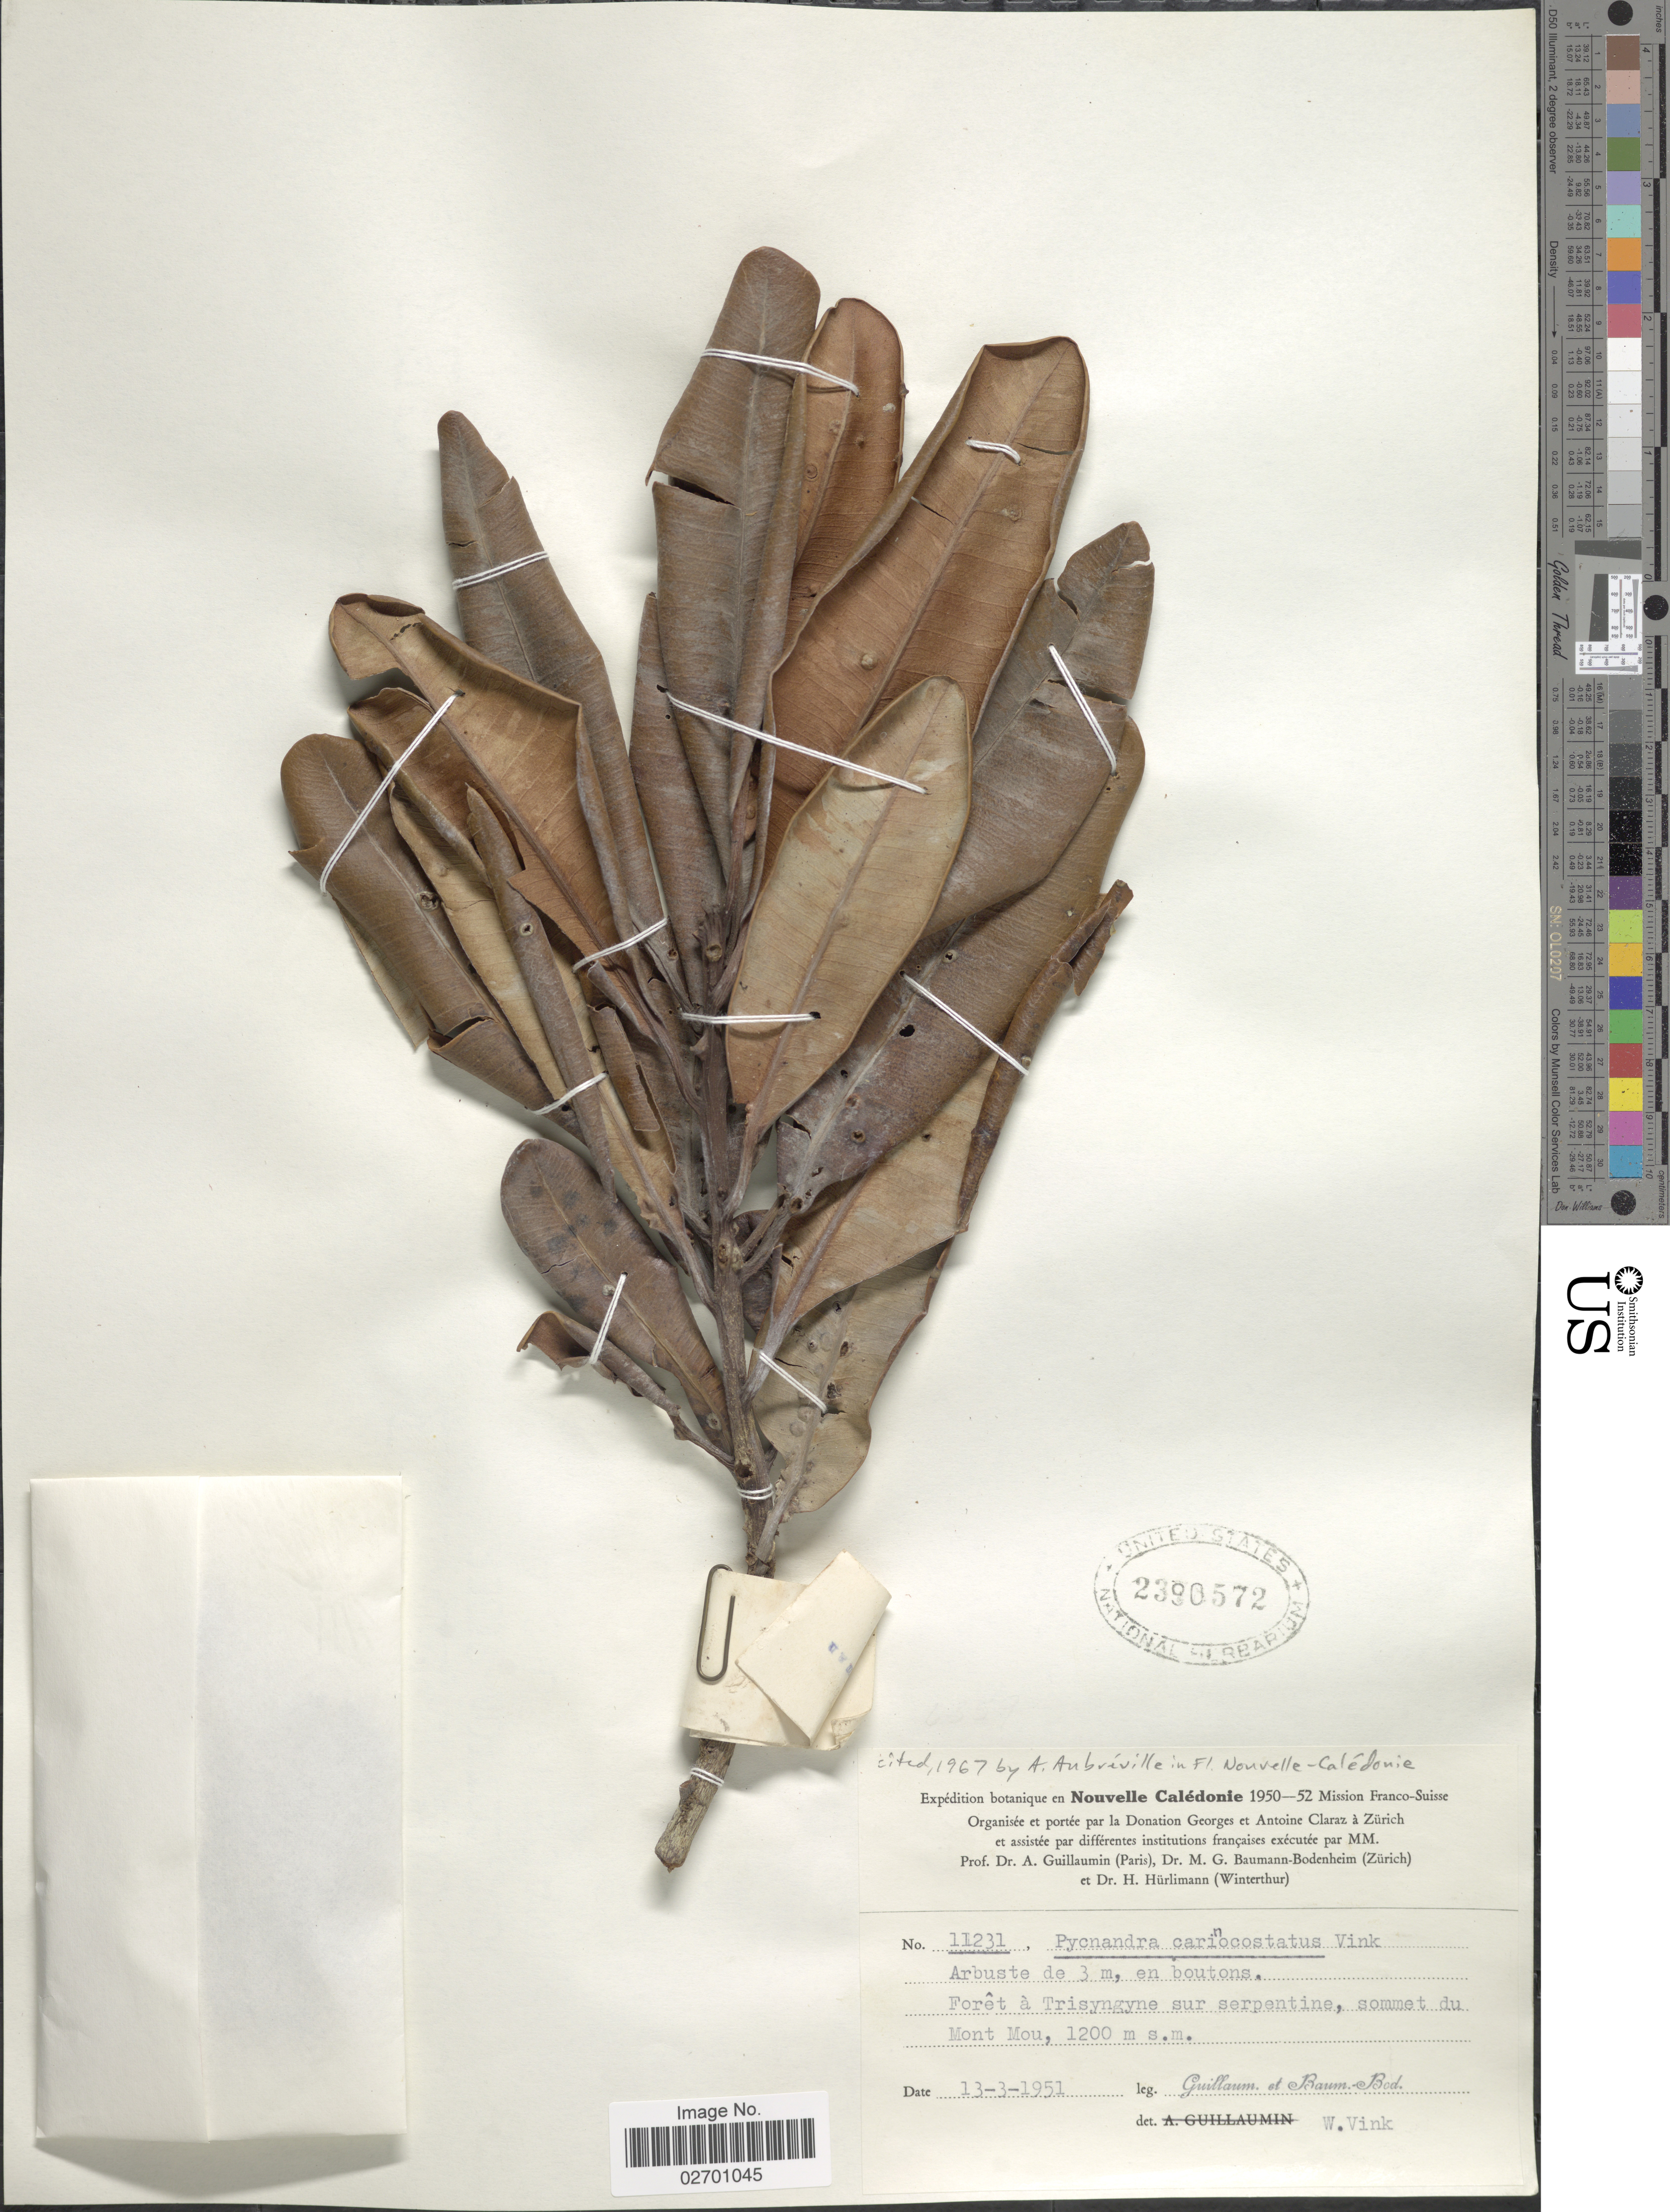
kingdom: Plantae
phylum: Tracheophyta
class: Magnoliopsida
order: Ericales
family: Sapotaceae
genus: Pycnandra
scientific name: Pycnandra carinocostata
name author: Vink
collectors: A. Guillaumin & M. G. Baumann-Bodenheim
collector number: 11231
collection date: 1951-03-13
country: New Caledonia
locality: Foret a Trisyngyne sur serpentine, sommet du Mont Mou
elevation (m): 1200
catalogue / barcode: US 2390572